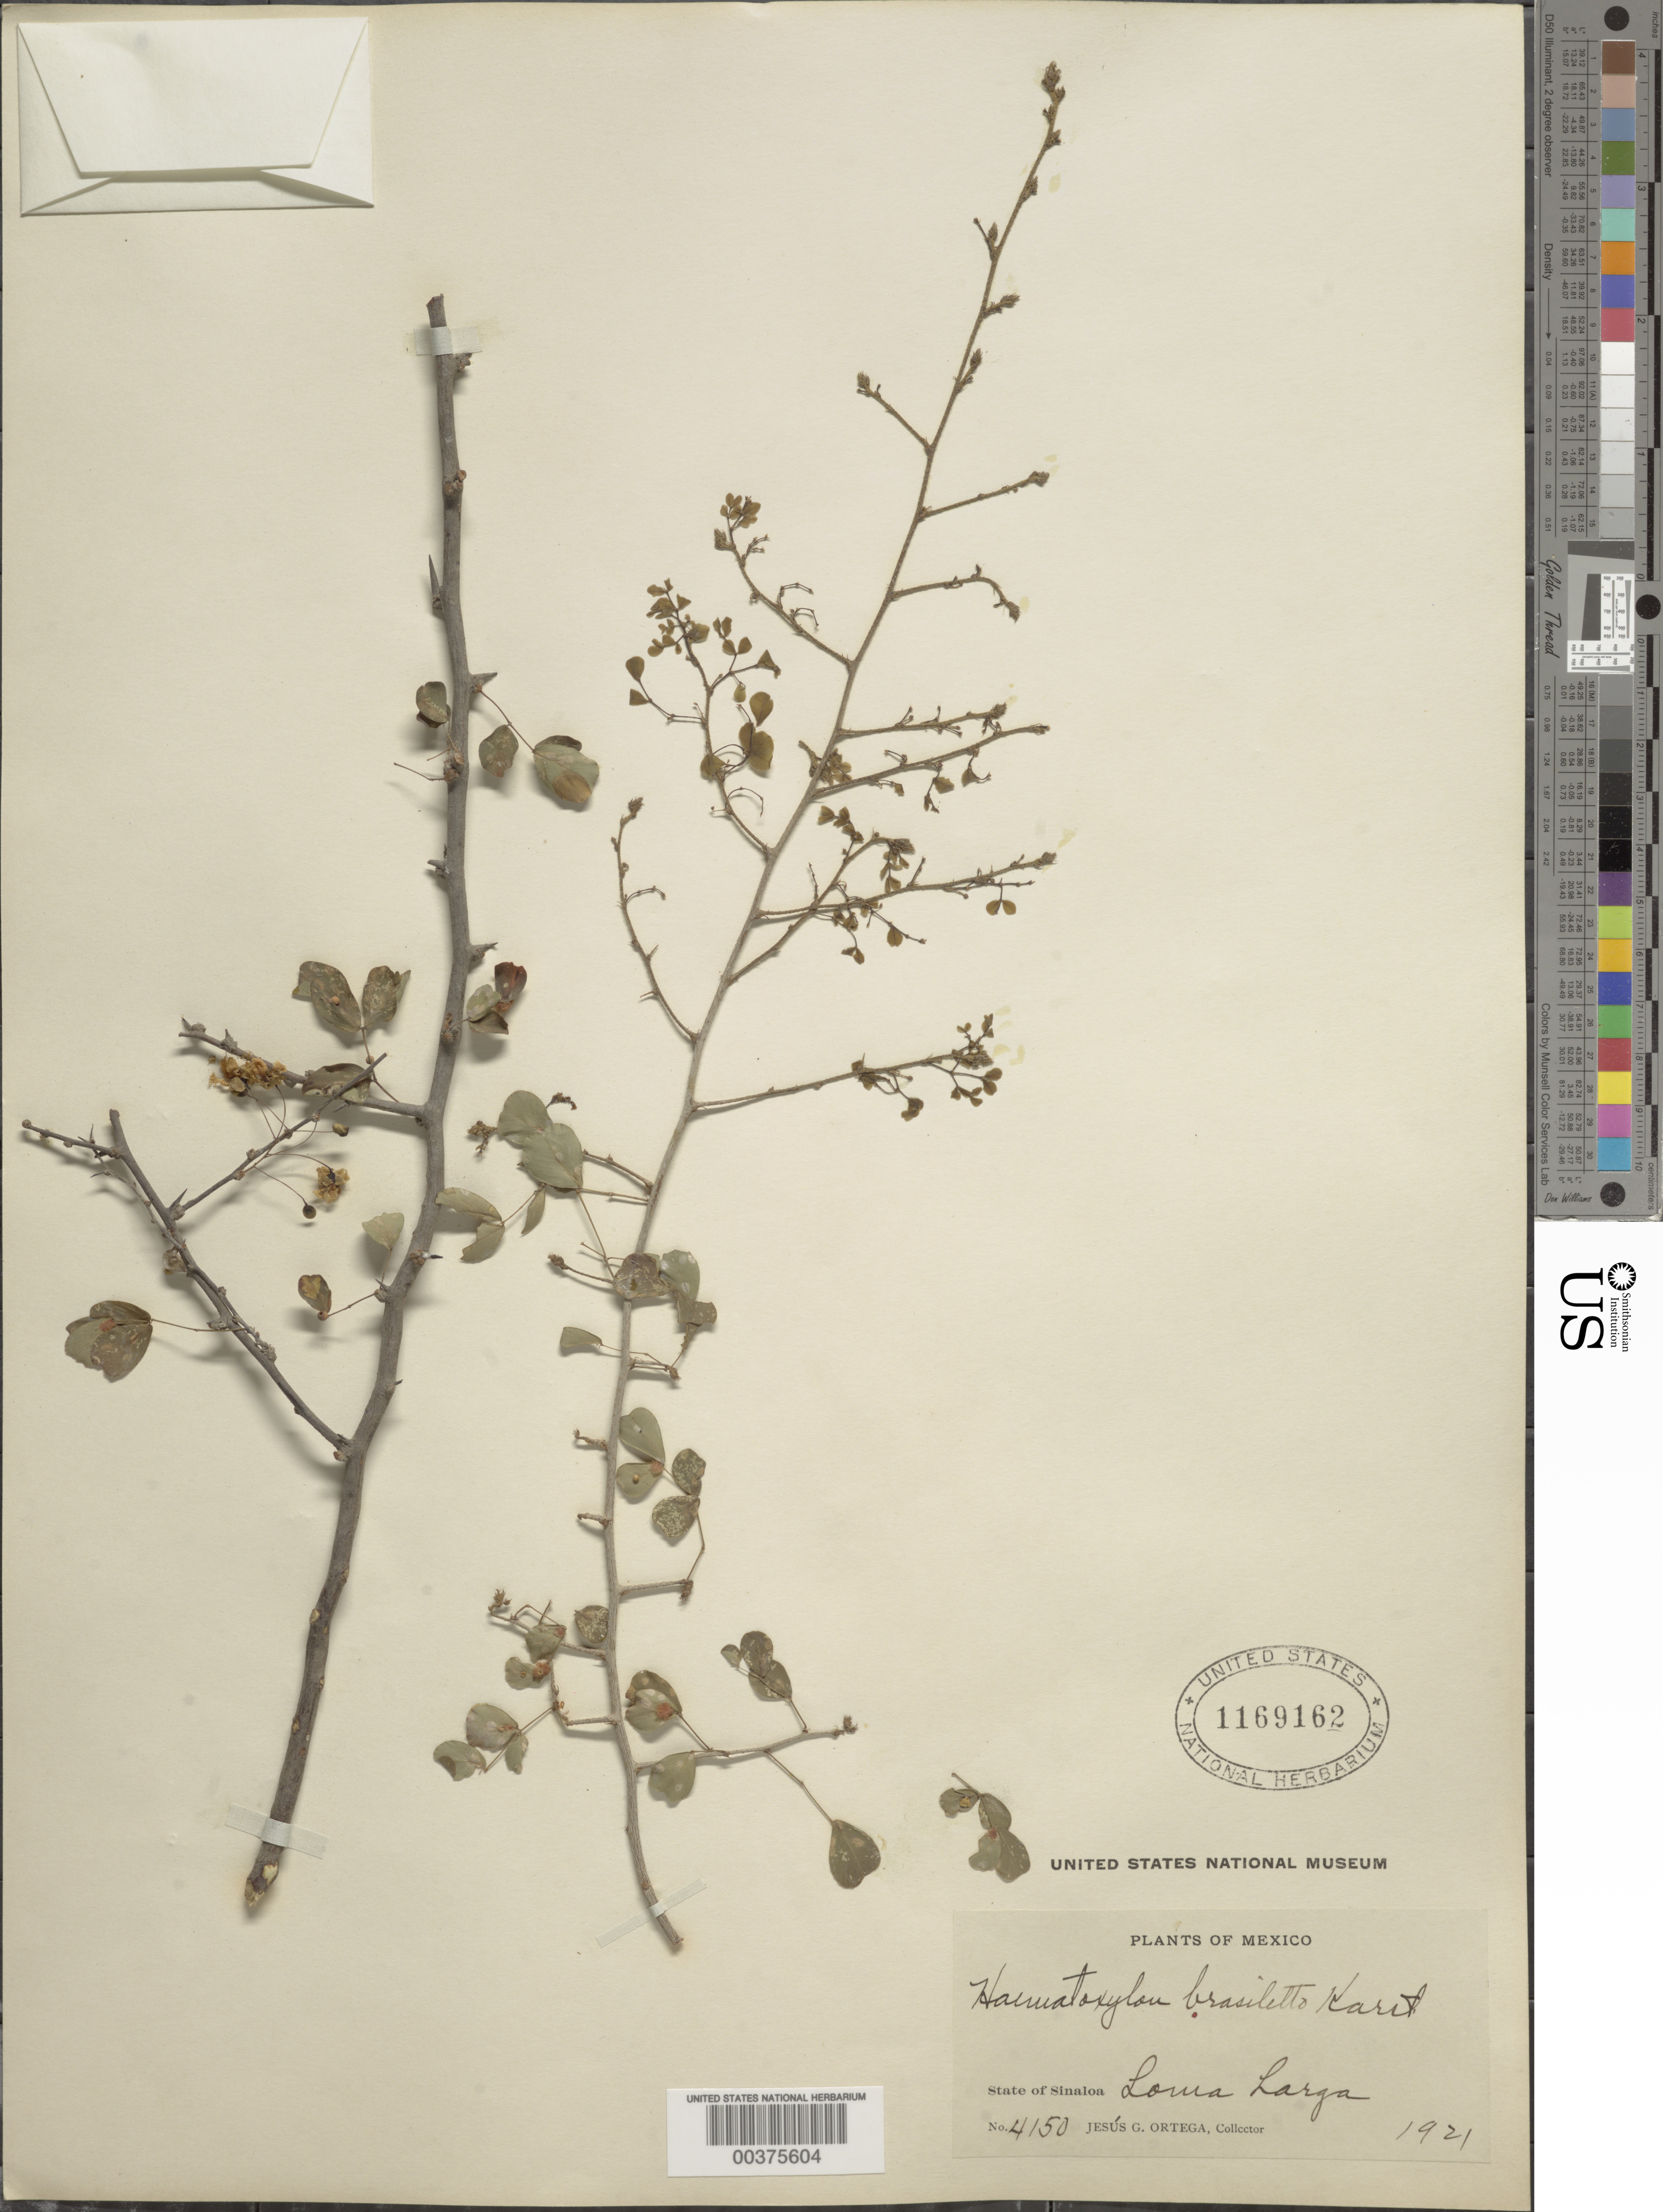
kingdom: Plantae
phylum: Tracheophyta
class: Magnoliopsida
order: Fabales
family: Fabaceae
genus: Haematoxylum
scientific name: Haematoxylum brasiletto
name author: H. Karst.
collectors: J. Ortega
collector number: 4150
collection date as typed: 1921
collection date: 1921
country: Mexico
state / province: Sinaloa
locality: Loma larga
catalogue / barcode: US 1169162